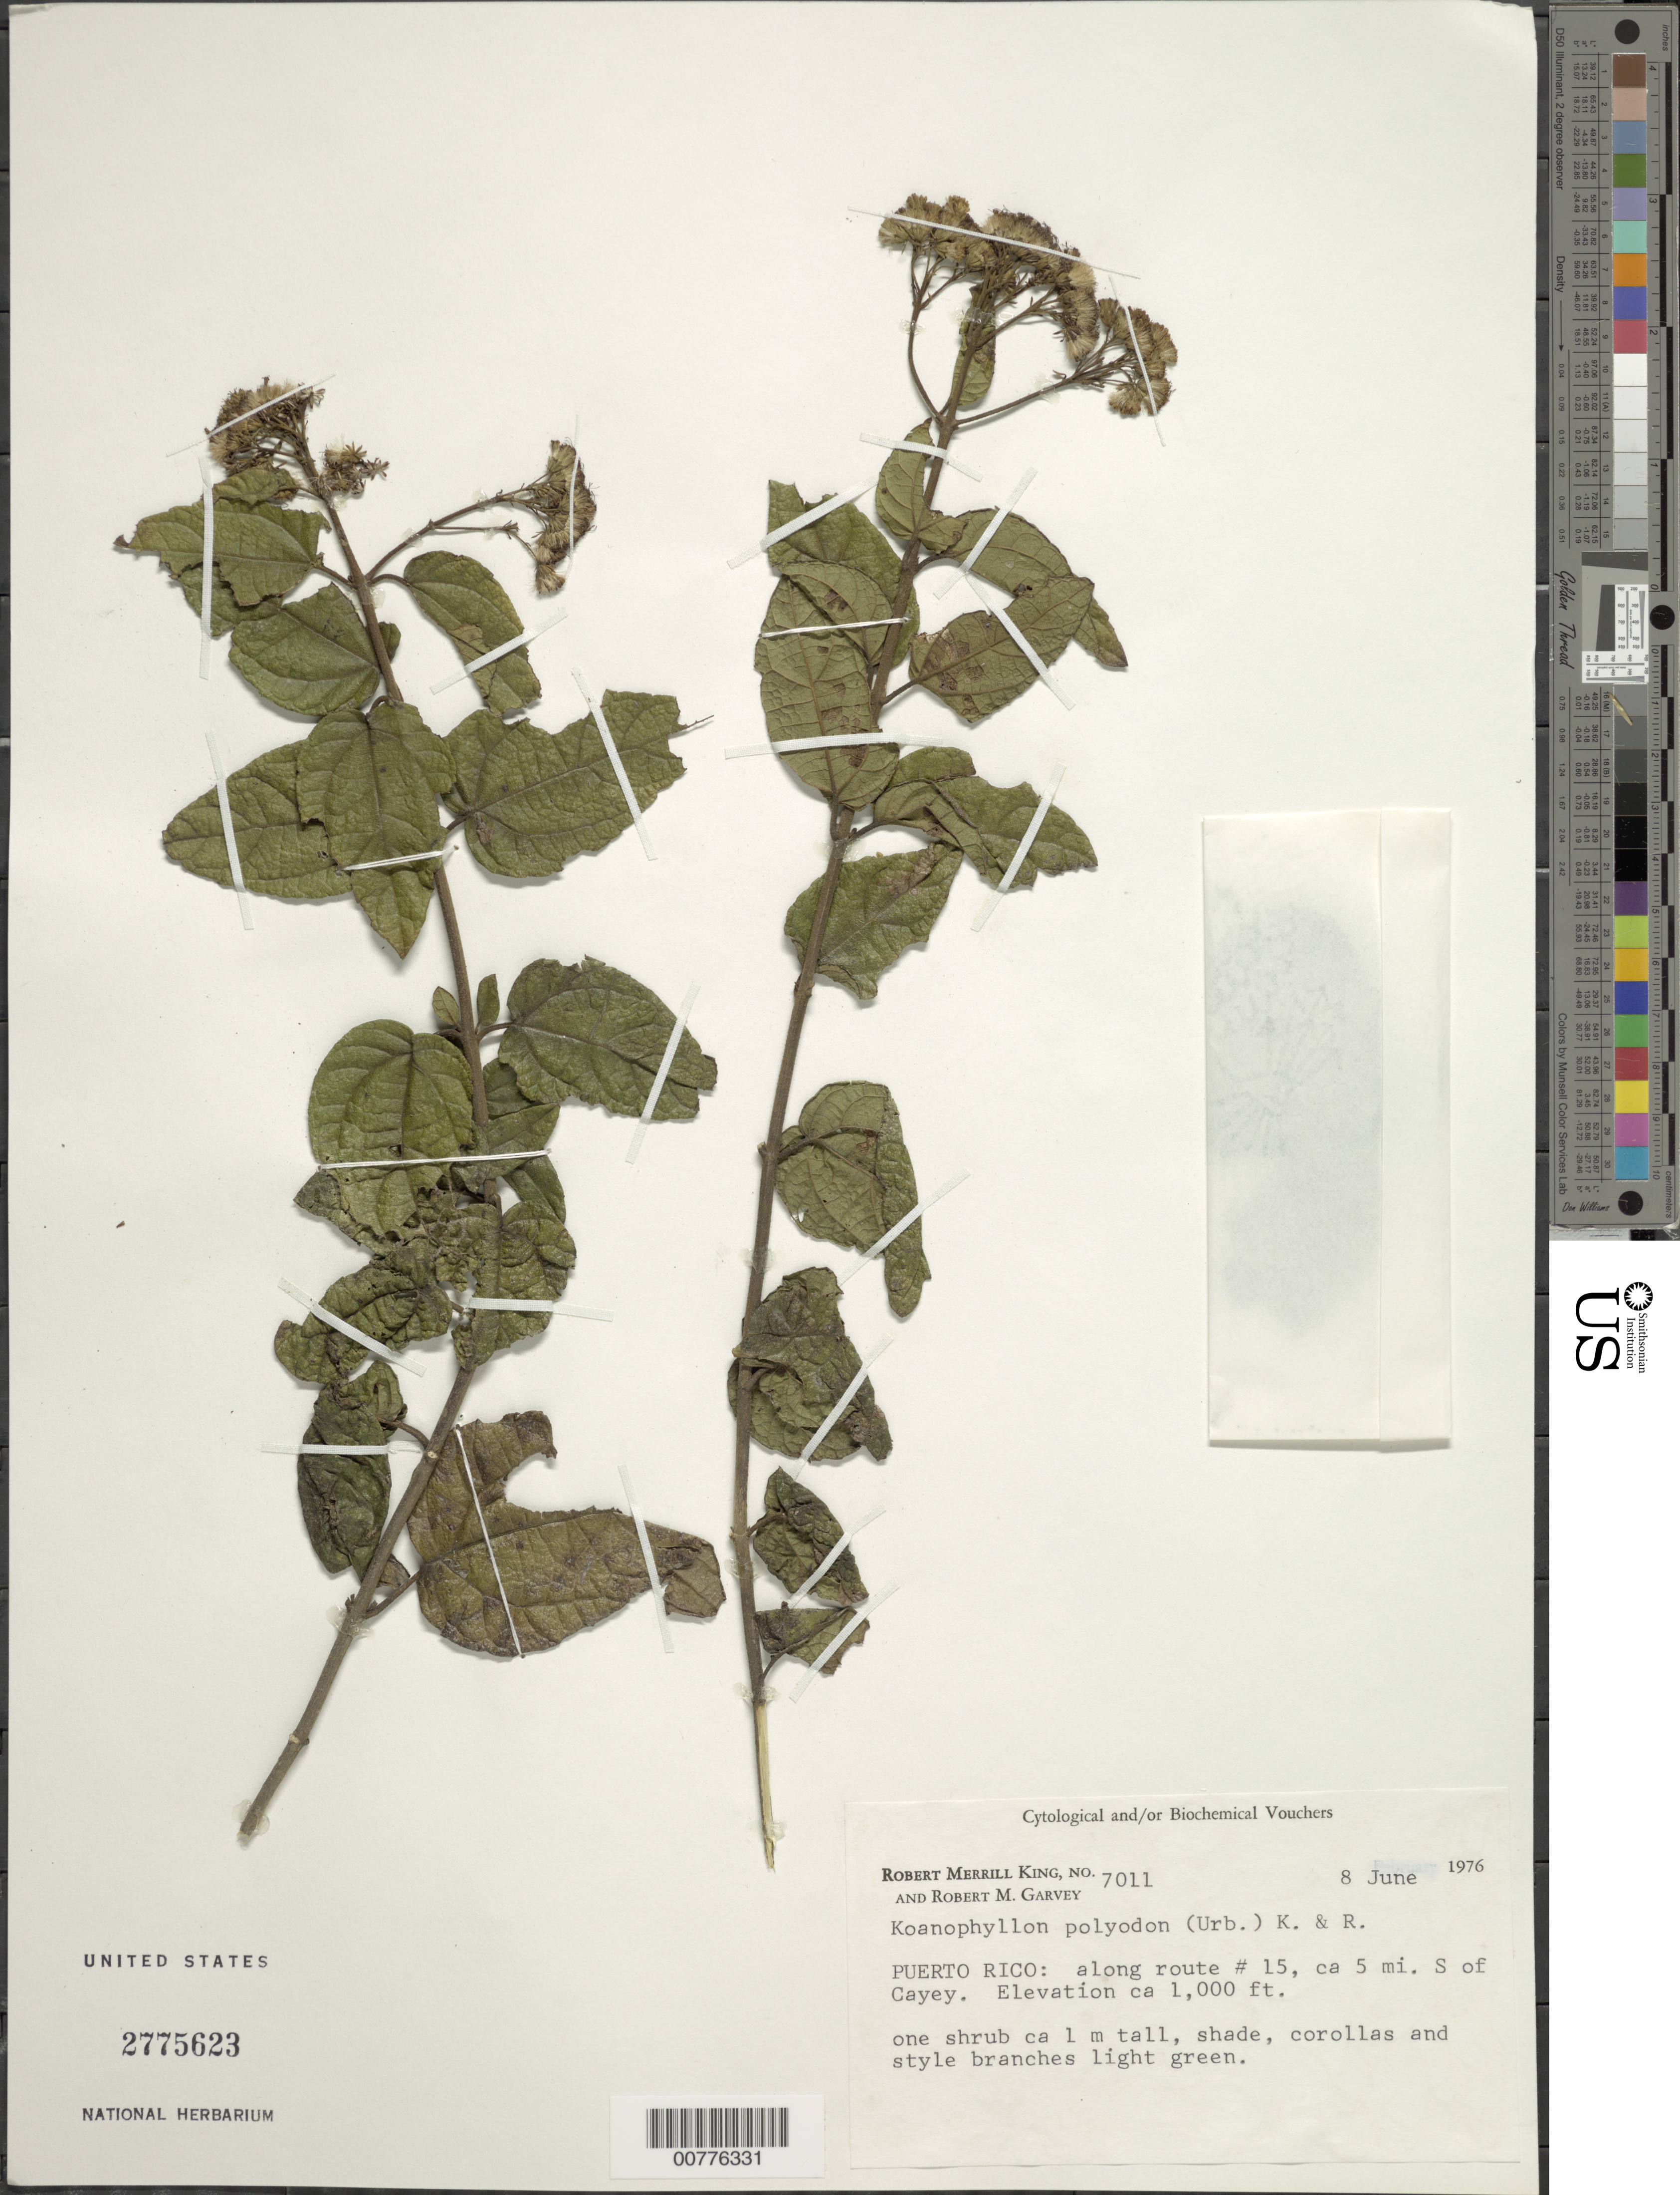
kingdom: Plantae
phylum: Tracheophyta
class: Magnoliopsida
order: Asterales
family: Asteraceae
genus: Koanophyllon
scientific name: Koanophyllon polyodon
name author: (Urb.) R.M. King & H. Rob.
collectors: R. M. King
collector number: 7011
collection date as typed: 08 Jun 1976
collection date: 1976-06-08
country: Puerto Rico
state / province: Cayey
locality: Along Route 15, ca. 5 mi S of Cayey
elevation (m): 305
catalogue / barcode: US 2775623